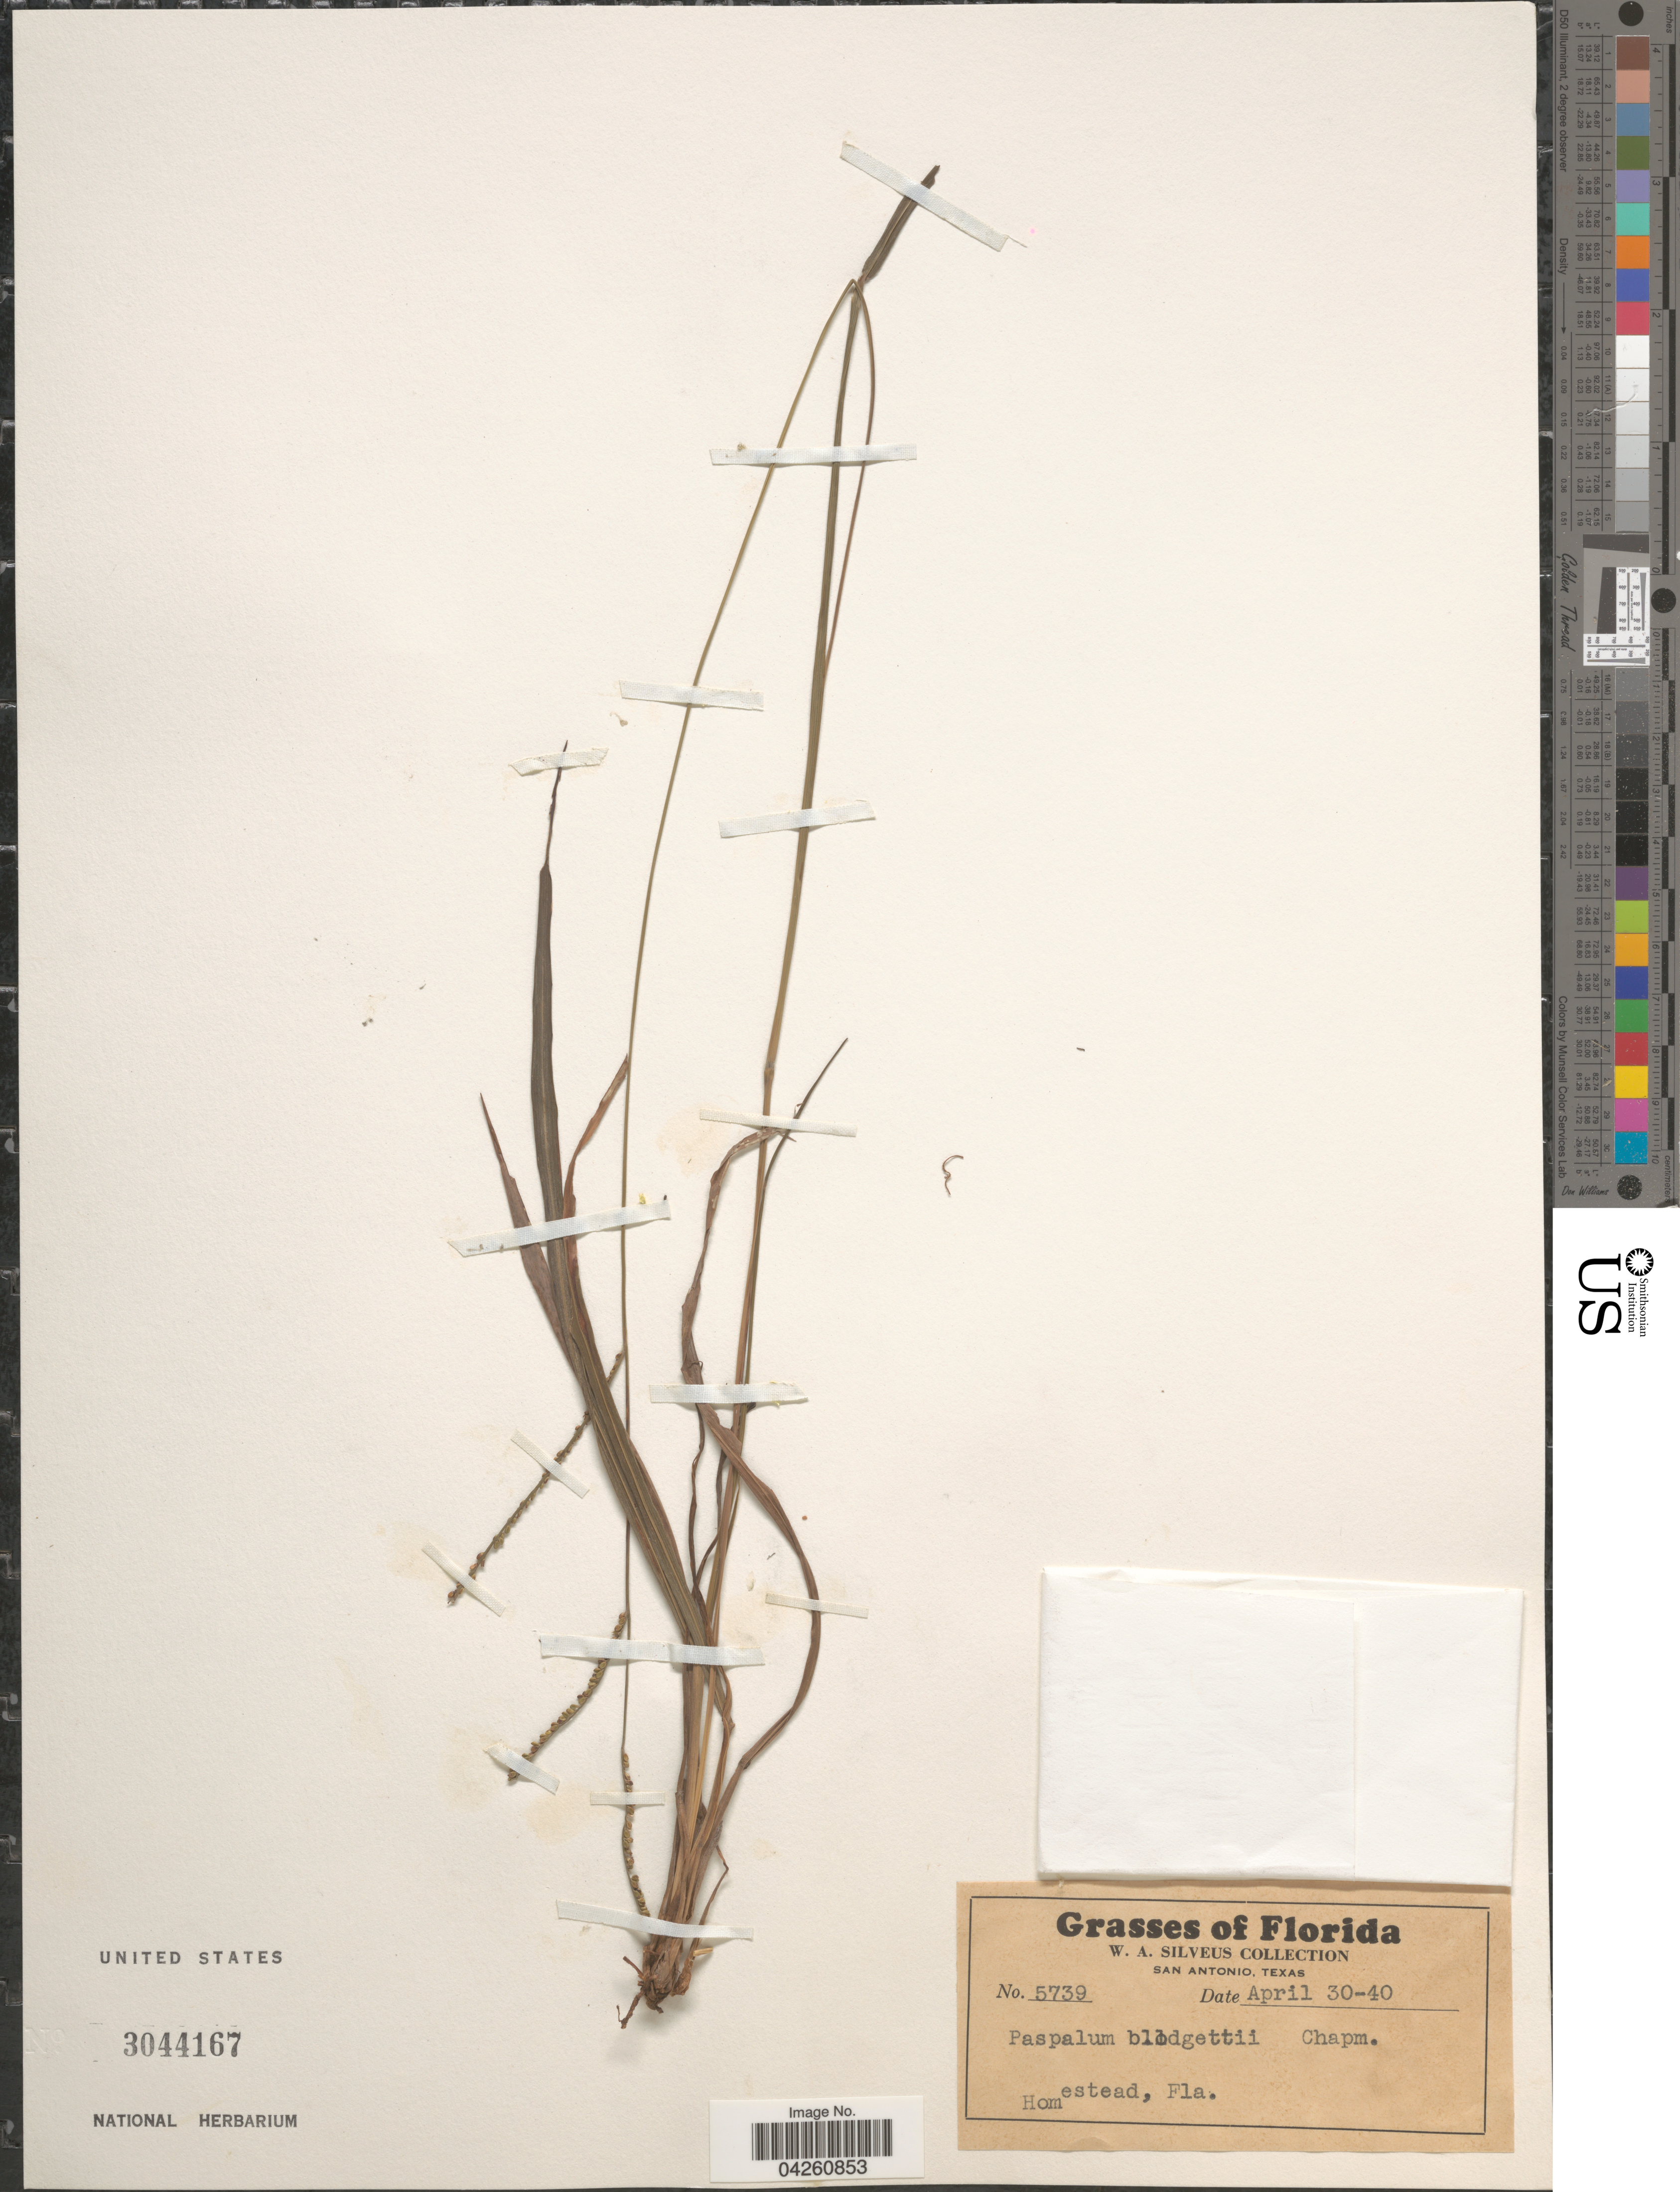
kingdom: Plantae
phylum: Tracheophyta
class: Liliopsida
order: Poales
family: Poaceae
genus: Paspalum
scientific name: Paspalum blodgettii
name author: Chapm.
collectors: W. Silveus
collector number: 5739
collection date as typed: Transcribed d/m/y: 30/4/40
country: United States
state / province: Florida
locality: Homestead.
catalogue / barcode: US 3044167